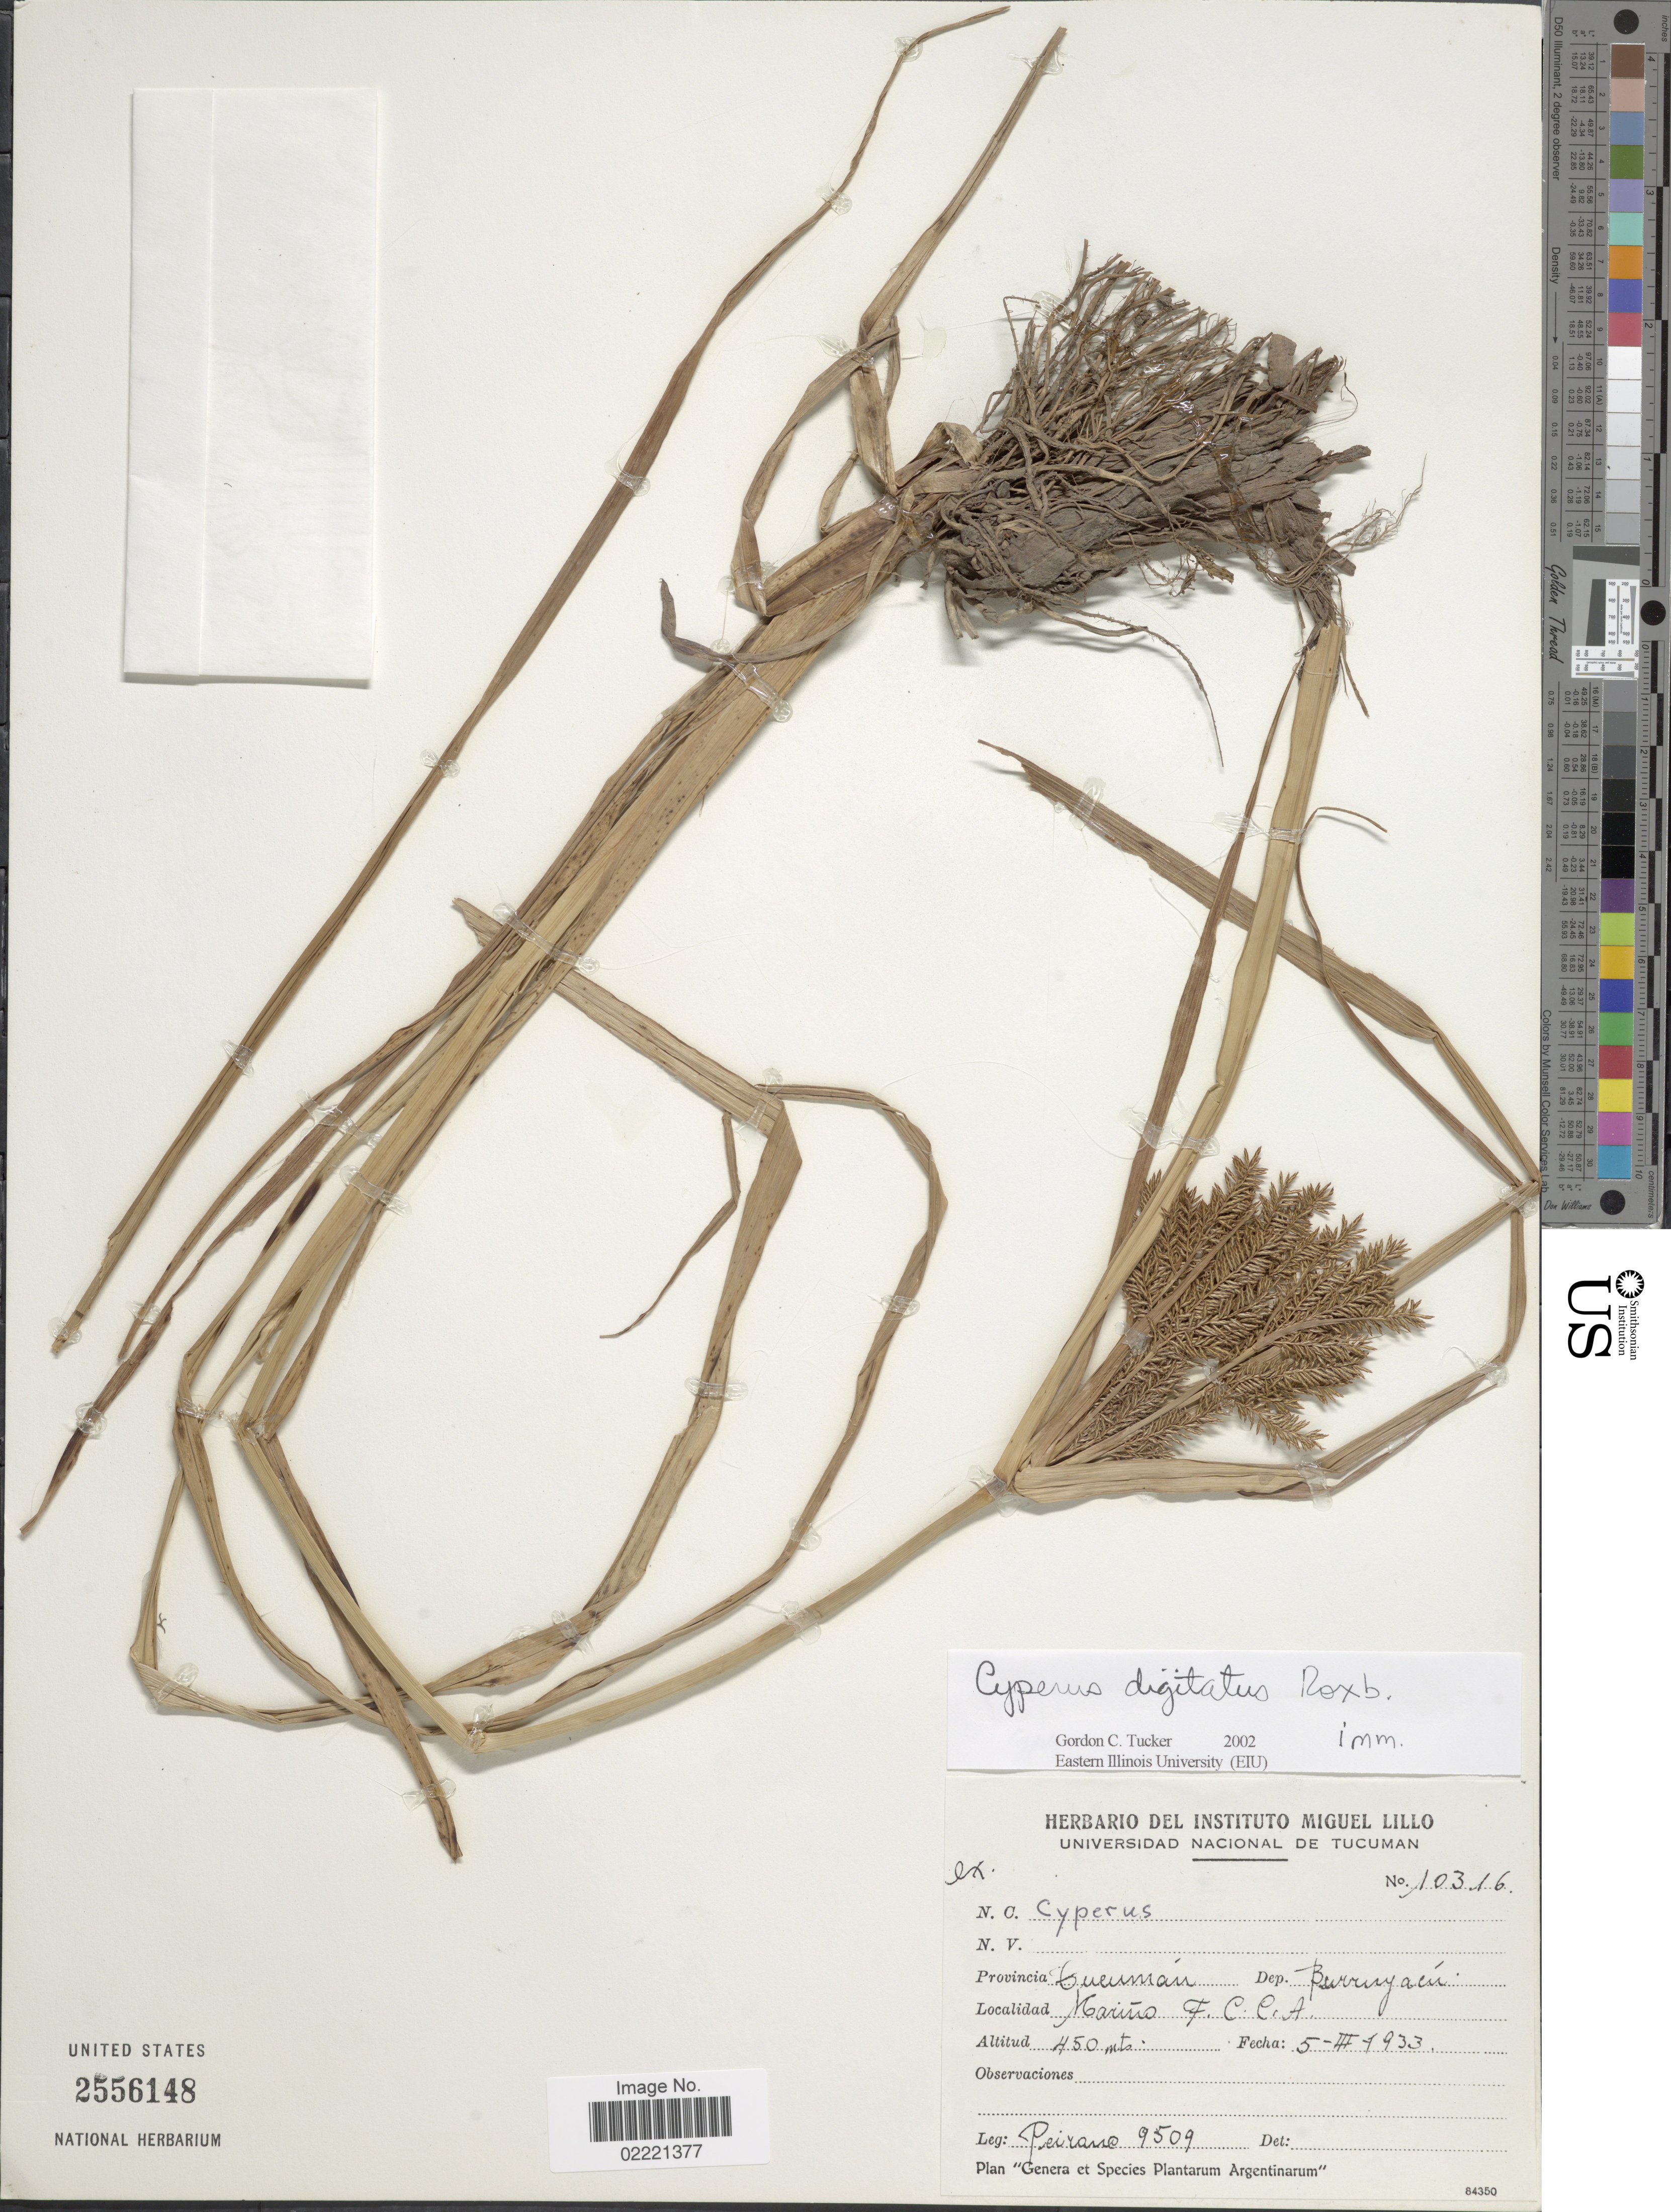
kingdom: Plantae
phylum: Tracheophyta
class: Liliopsida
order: Poales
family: Cyperaceae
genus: Cyperus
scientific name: Cyperus digitatus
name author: Roxb.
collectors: Peirano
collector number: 9509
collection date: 1933-03-05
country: Argentina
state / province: Tucuman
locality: Dep. Burruyacu, Marino F.C.C.A.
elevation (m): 450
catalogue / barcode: US 2556148